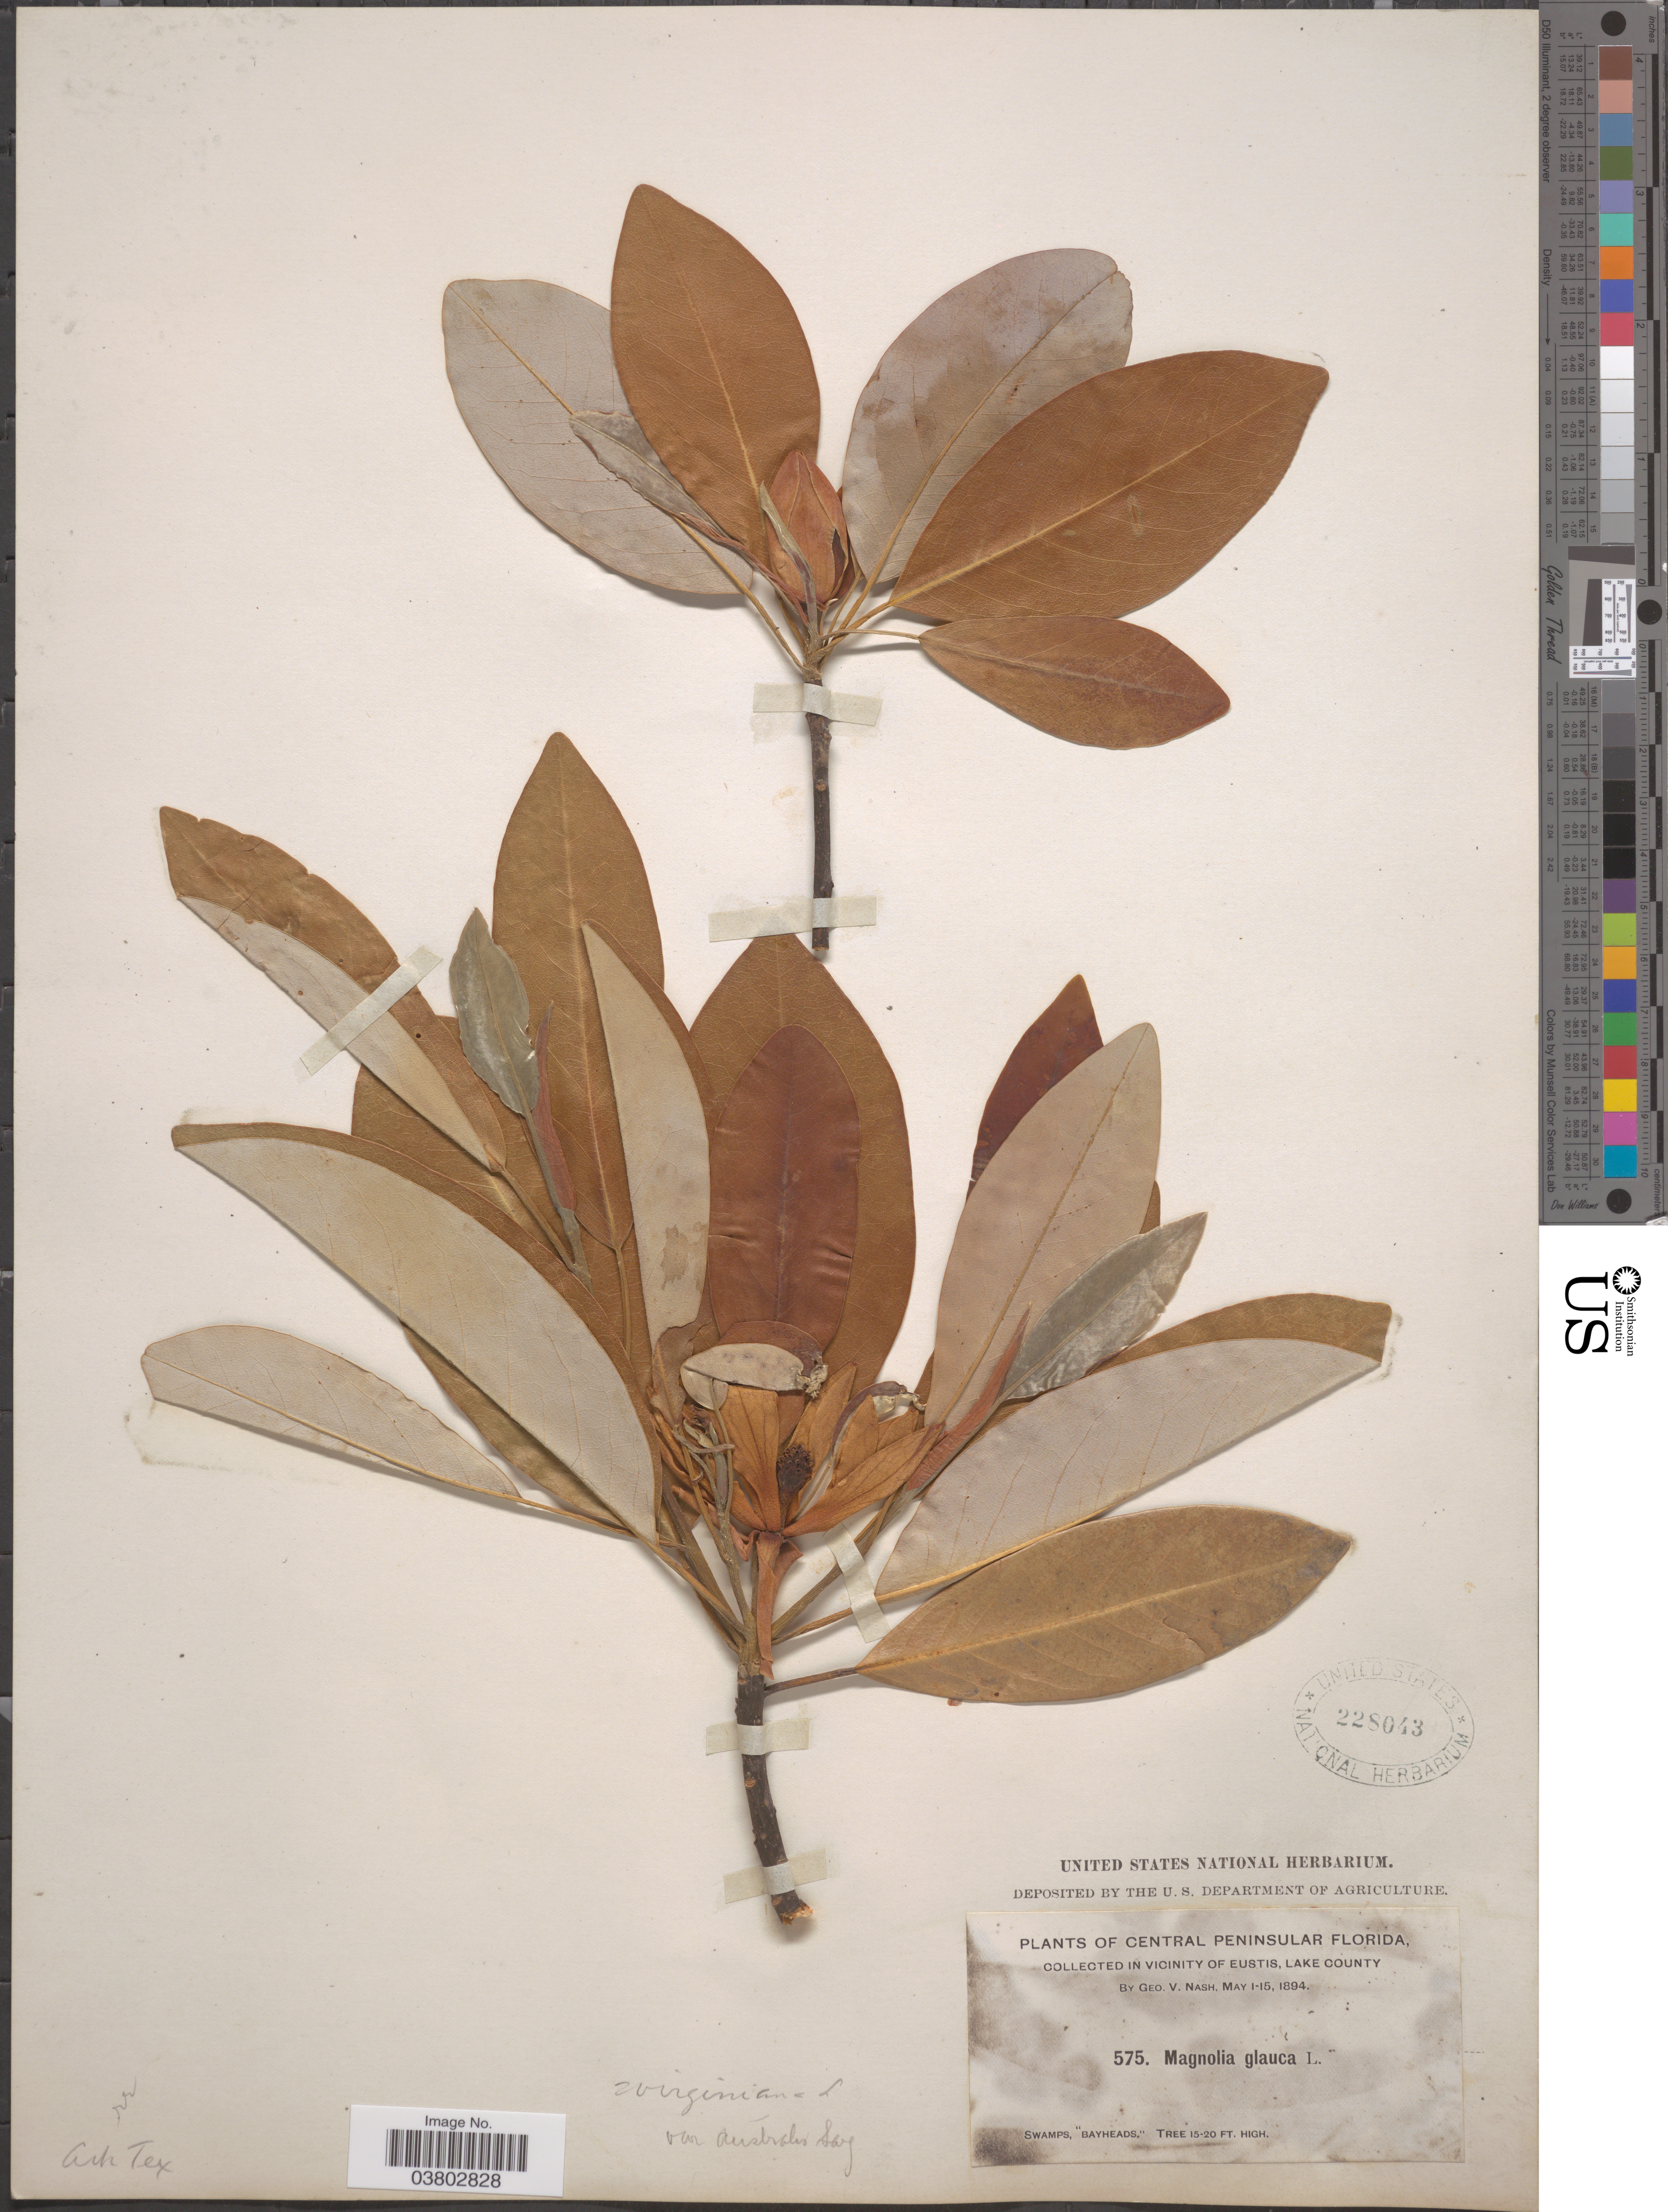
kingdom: Plantae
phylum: Tracheophyta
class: Magnoliopsida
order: Magnoliales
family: Magnoliaceae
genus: Magnolia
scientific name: Magnolia virginiana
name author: L.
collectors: G. V. Nash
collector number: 575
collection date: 1894-05-01/1894-05-15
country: United States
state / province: Florida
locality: Central Peninsular Florida, in vicinity of Eustis, Lake County. Swamps, 'Bayheads'.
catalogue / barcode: US 228043